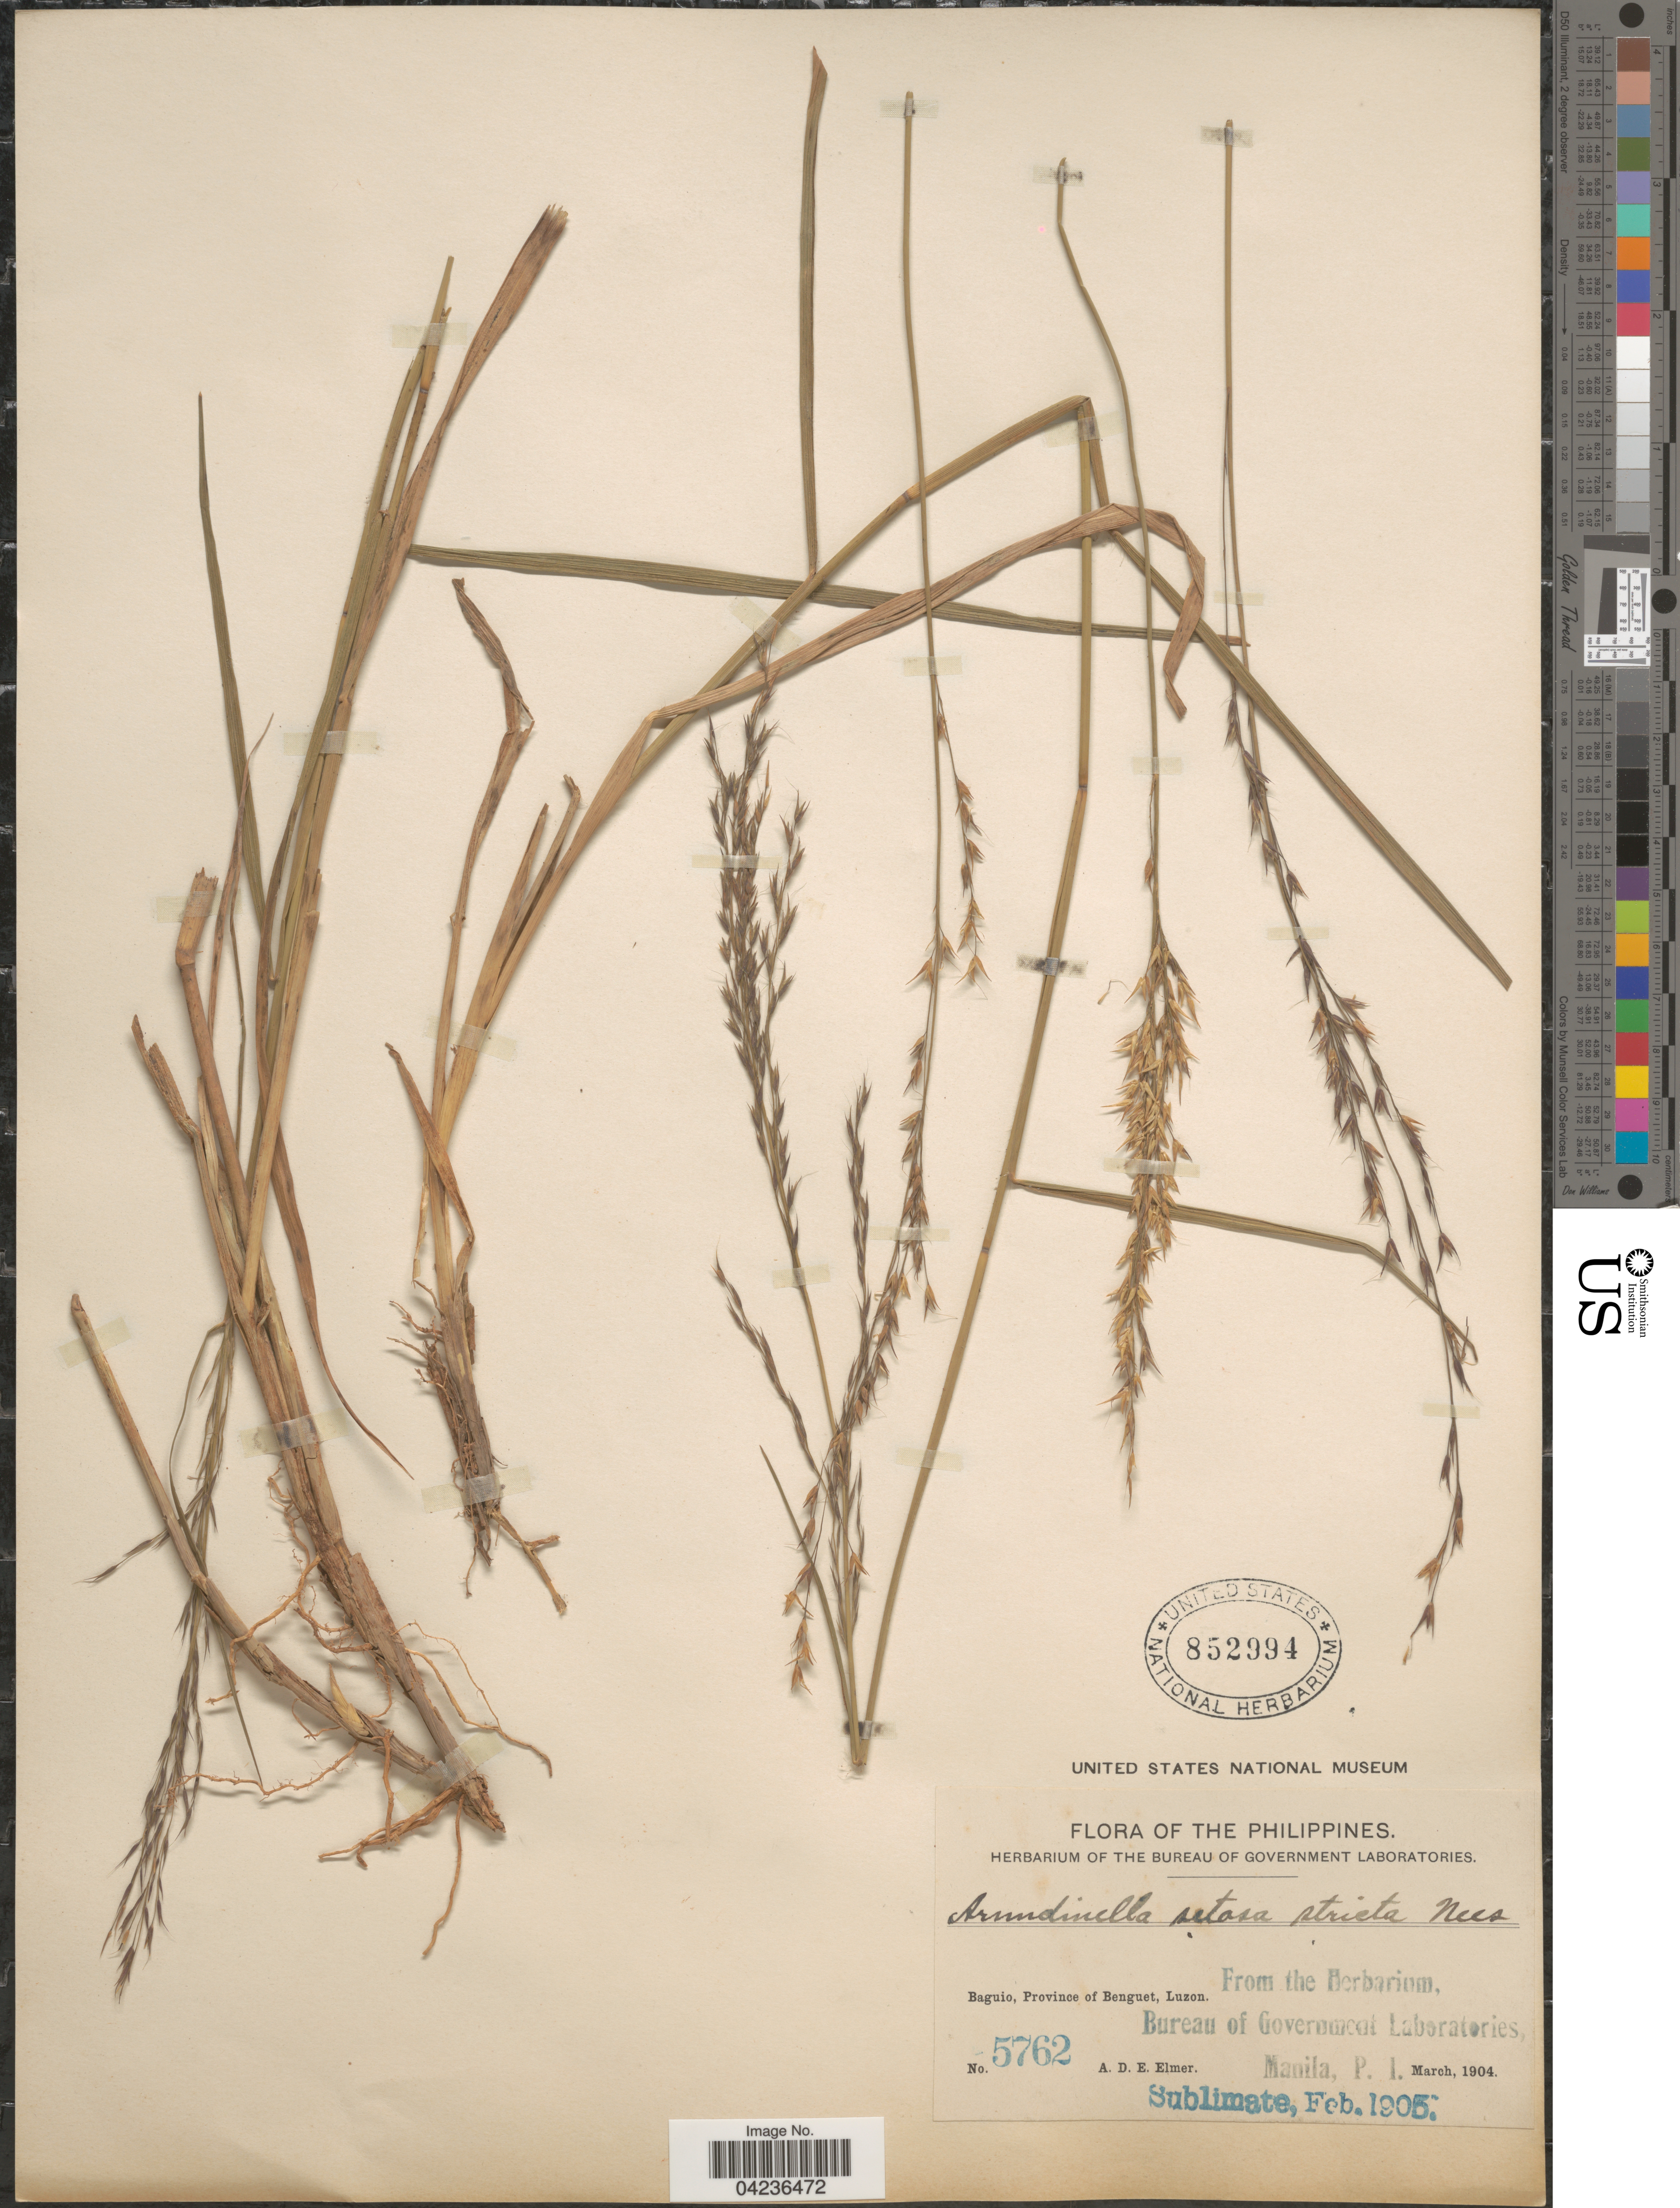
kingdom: Plantae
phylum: Tracheophyta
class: Liliopsida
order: Poales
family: Poaceae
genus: Arundinella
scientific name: Arundinella setosa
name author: Trin.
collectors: A. D. E. Elmer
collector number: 5762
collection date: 1904-03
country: Philippines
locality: Baguio, Province of Benguet, Luzon.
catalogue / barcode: US 852994